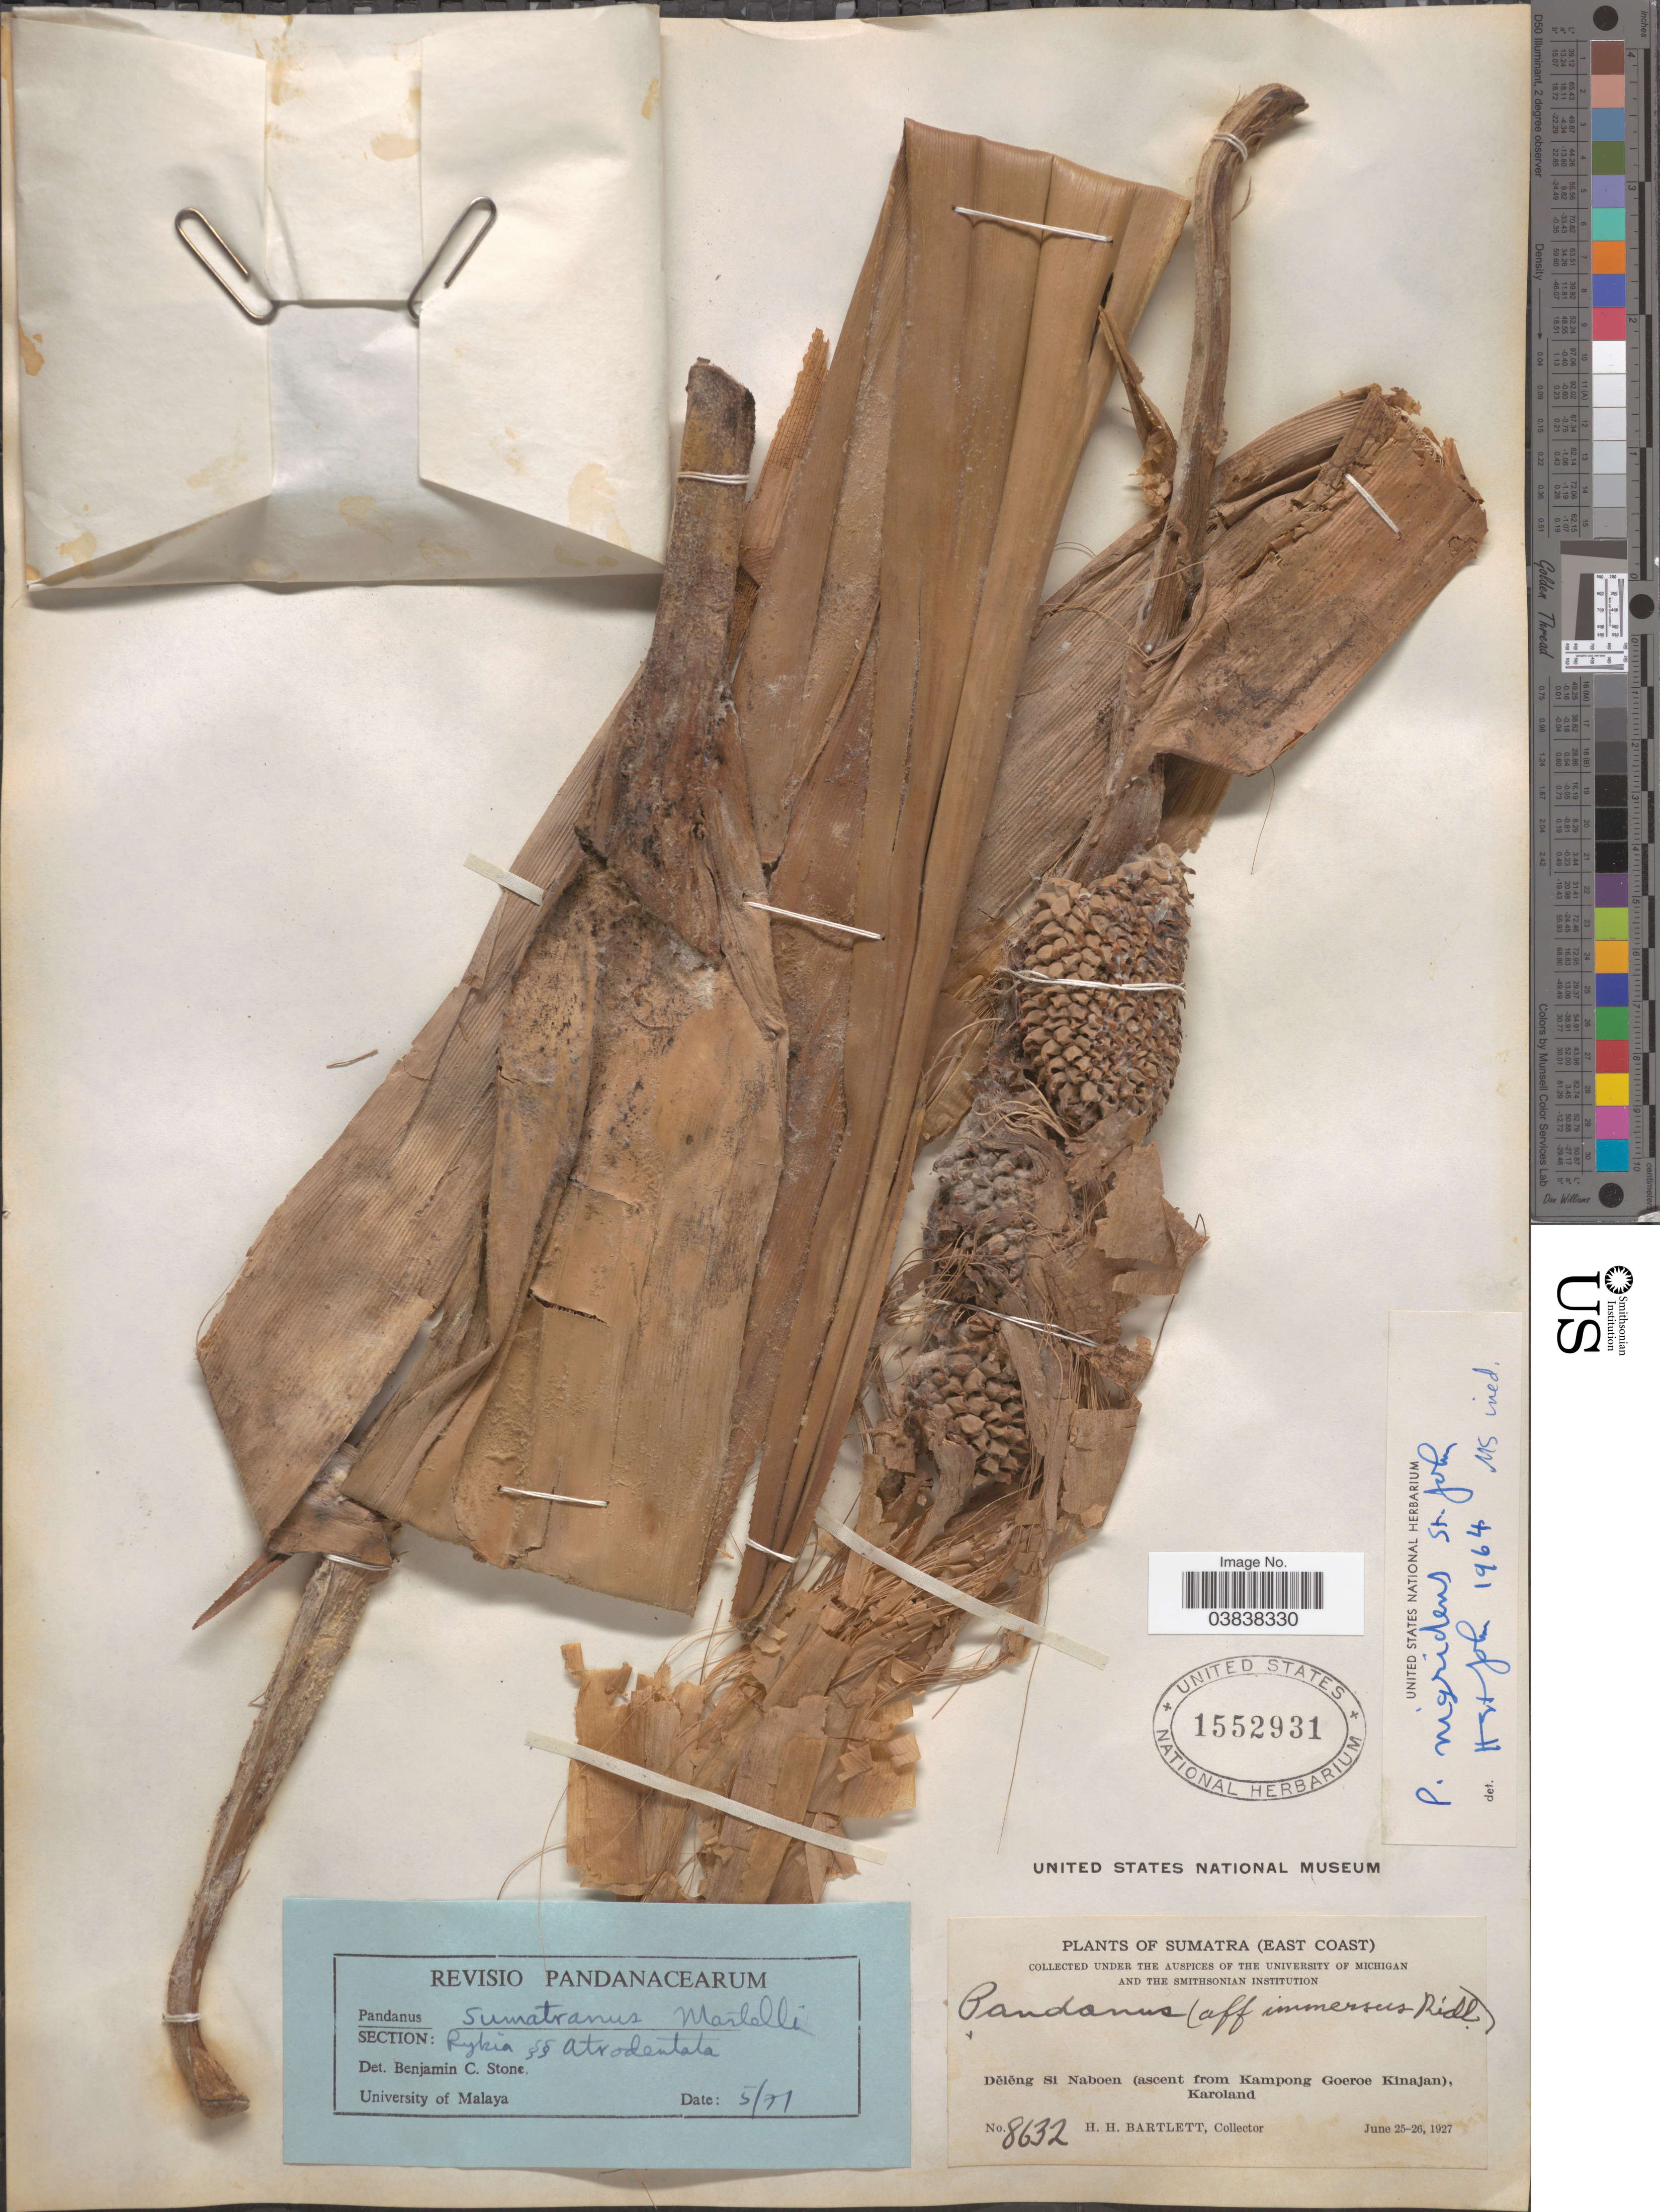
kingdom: Plantae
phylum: Tracheophyta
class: Liliopsida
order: Pandanales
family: Pandanaceae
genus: Pandanus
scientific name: Pandanus sumatranus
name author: Martelli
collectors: H. H. Bartlett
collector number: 8632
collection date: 1927-06-25/1927-06-26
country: Indonesia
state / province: Sumatra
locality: (East Coast). Dĕlĕng Si Naboen (ascent from Kampong Goeroe Kinajan), Karoland.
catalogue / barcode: US 1552931